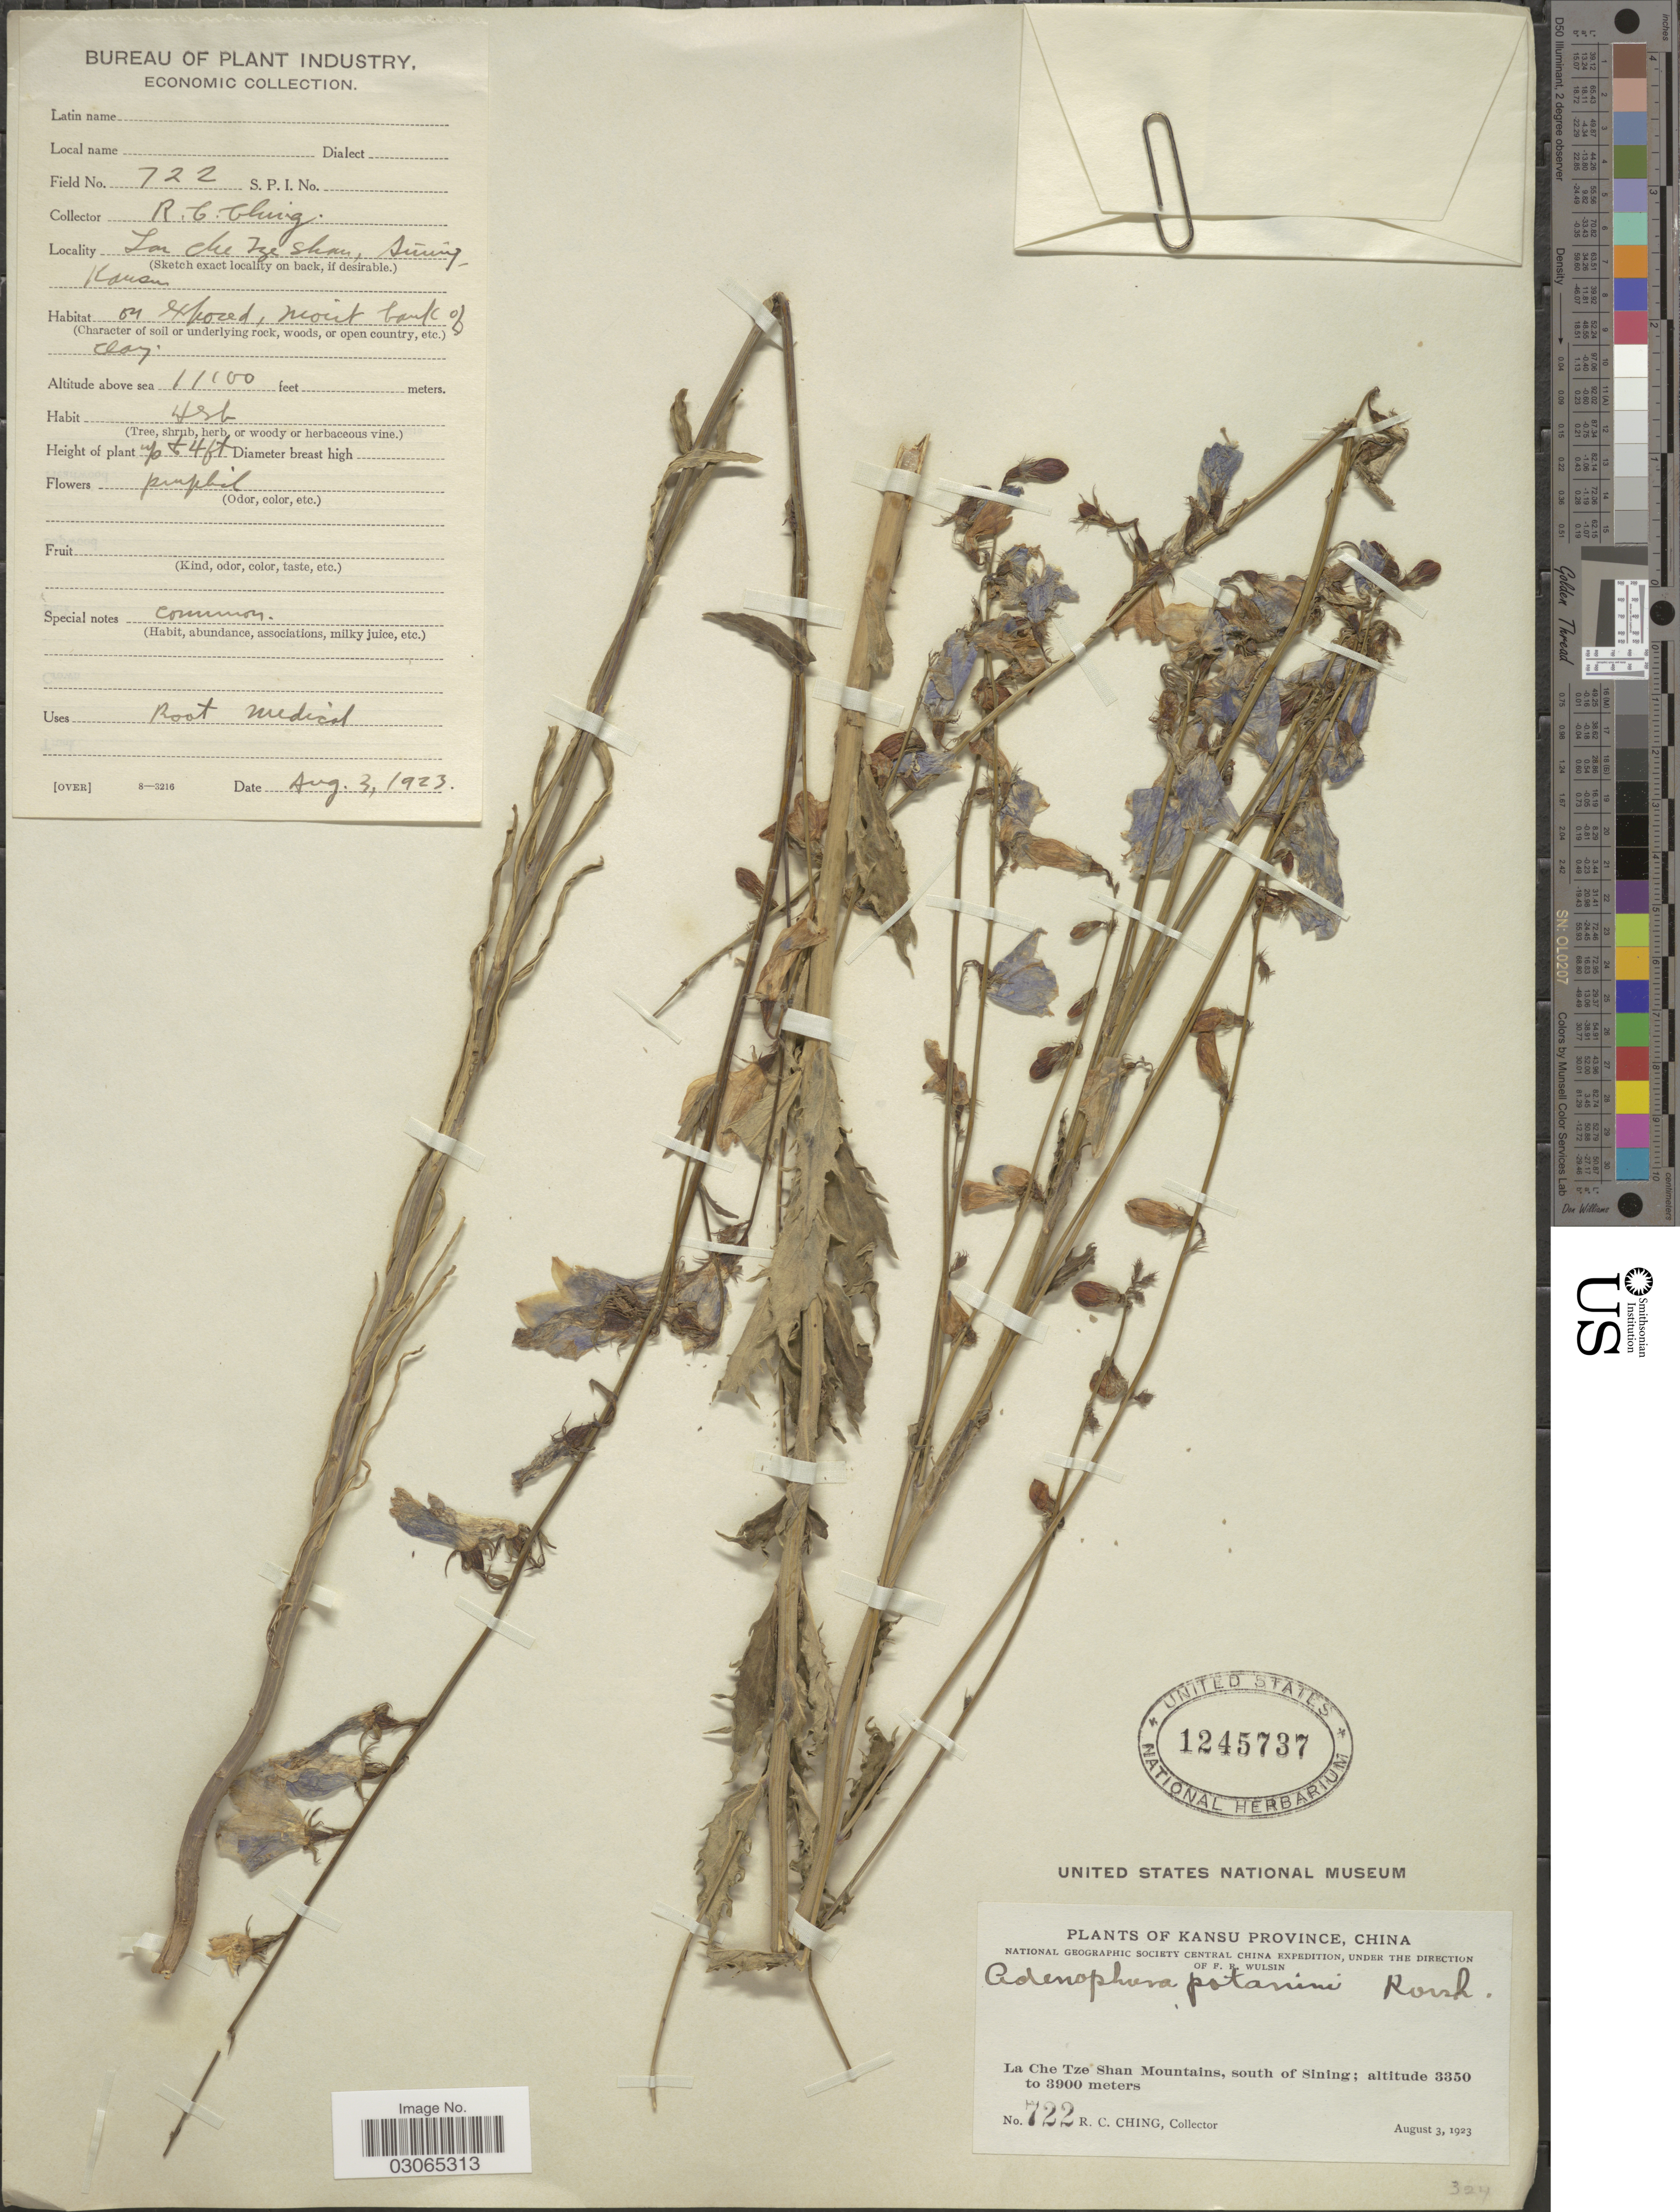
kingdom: Plantae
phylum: Tracheophyta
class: Magnoliopsida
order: Asterales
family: Campanulaceae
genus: Adenophora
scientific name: Adenophora potaninii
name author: Korsh.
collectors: R. C. Ching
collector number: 722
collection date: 1923-08-03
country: China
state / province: Gansu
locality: Kansu Province. La Che Tze Shan Mountains, south of Sining.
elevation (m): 3353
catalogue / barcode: US 1245737